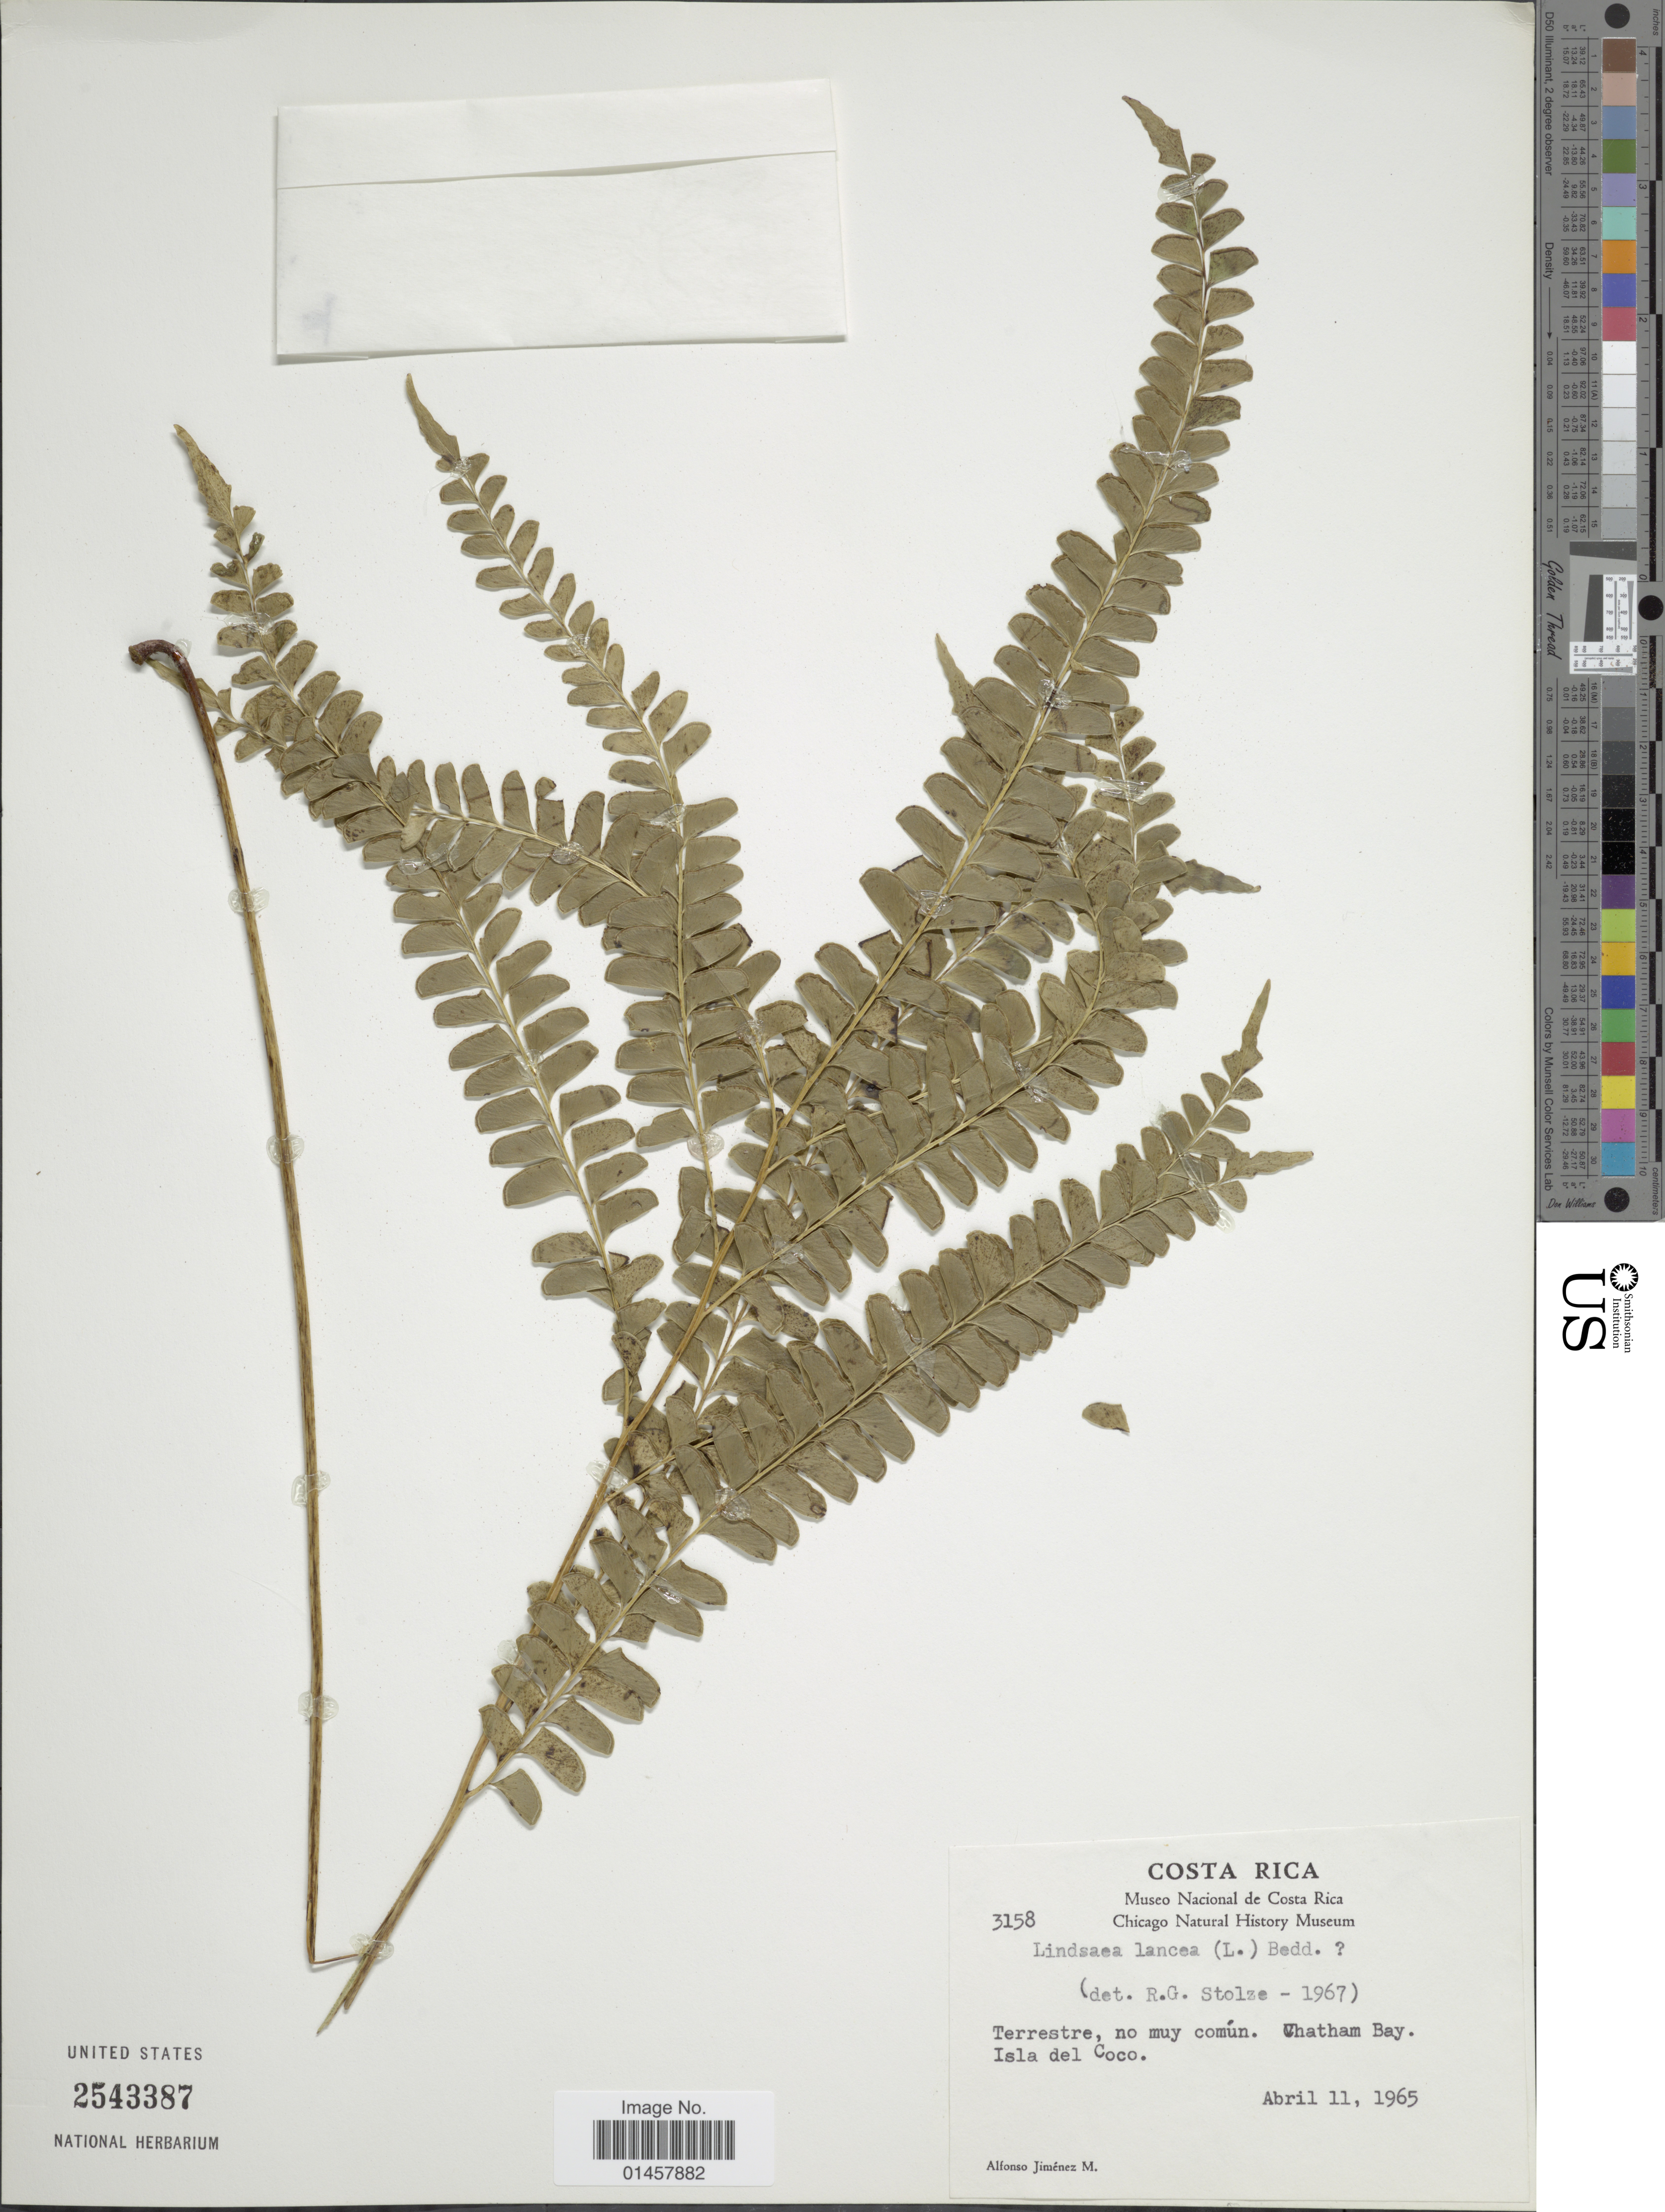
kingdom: Plantae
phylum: Tracheophyta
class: Polypodiopsida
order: Polypodiales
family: Lindsaeaceae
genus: Lindsaea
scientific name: Lindsaea lancea var. lancea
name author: (L.) Bedd.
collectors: A. Jiménez M.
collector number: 3158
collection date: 1965-04-11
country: Costa Rica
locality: Terrestre, no muy comun, Whatham Bay, Isla del Coco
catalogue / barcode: US 2543387